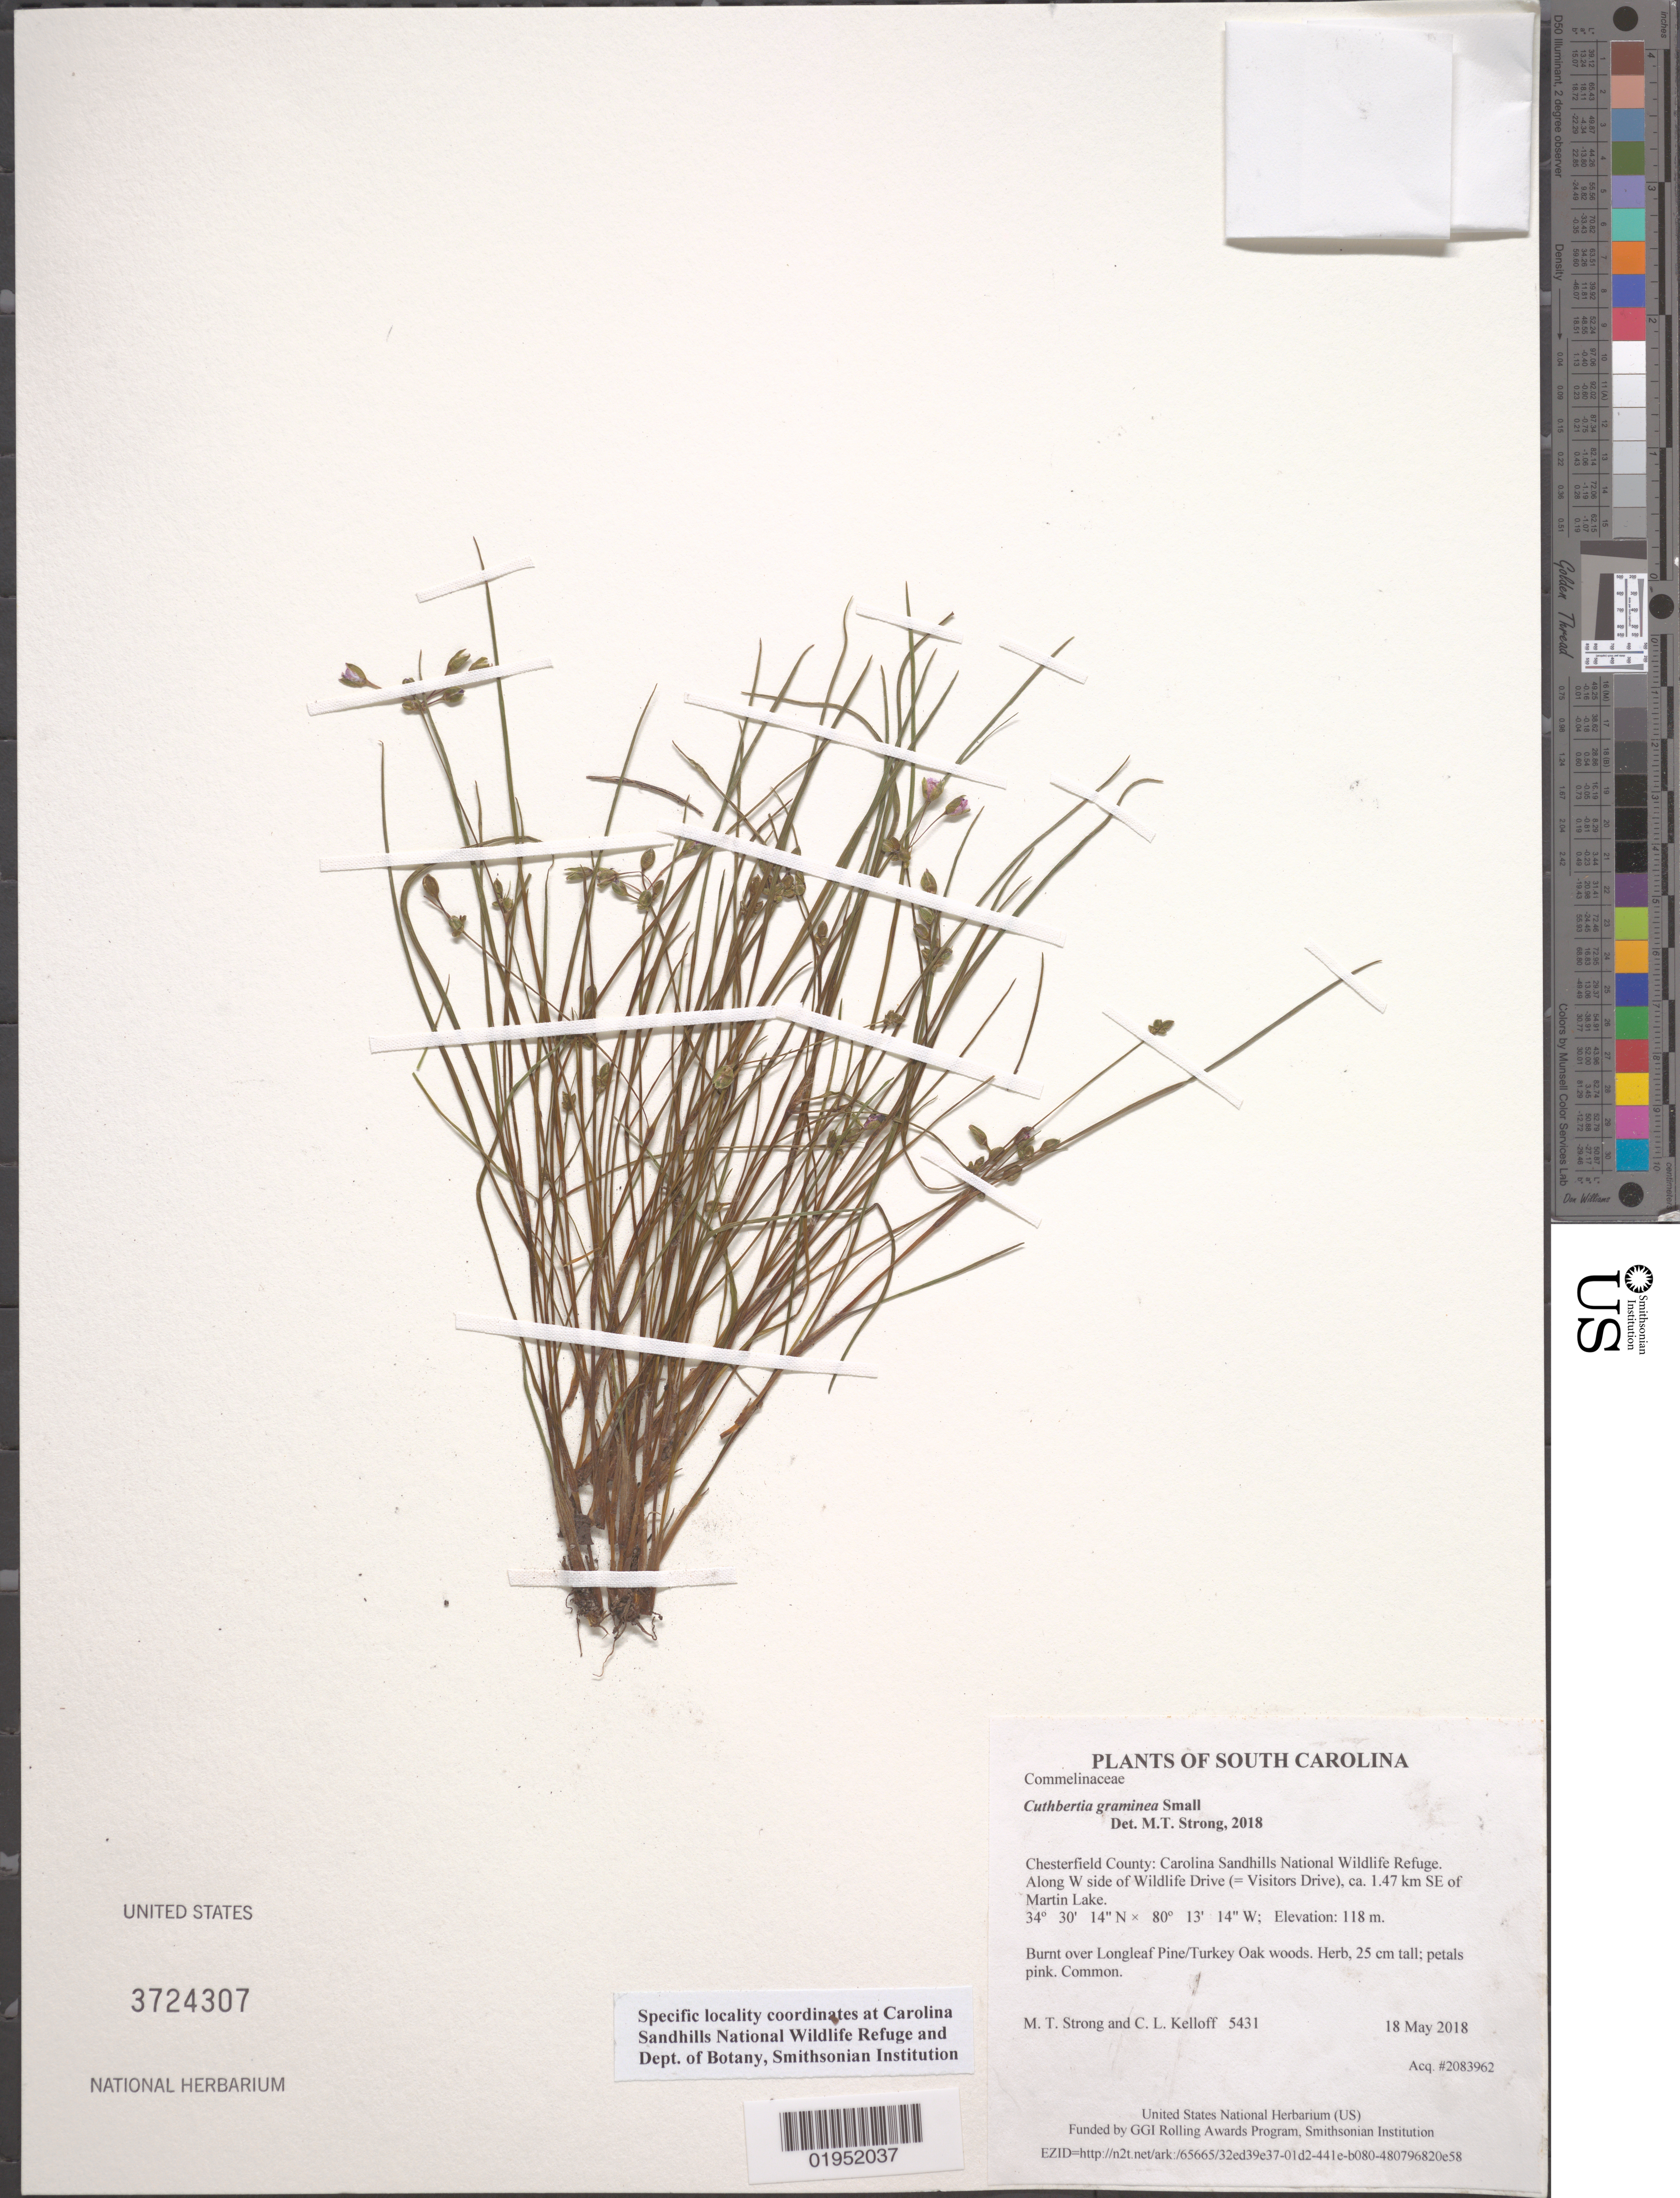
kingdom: Plantae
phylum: Tracheophyta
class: Liliopsida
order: Commelinales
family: Commelinaceae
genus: Cuthbertia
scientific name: Cuthbertia graminea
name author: Small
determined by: Strong, Mark T., (BOT), Smithsonian Institution - National Museum of Natural History (UNITED STATES)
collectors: M. T. Strong & C. L. Kelloff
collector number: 5431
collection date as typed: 18 May 2018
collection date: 2018-05-18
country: United States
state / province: South Carolina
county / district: Chesterfield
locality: Carolina Sandhills National Wildlife Refuge. Along W side of Wildlife Drive (= Visitors Drive), ca. 1.47 km SE of Martin Lake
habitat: Burnt over Longleaf Pine/Turkey Oak woods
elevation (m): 118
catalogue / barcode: US 3724307